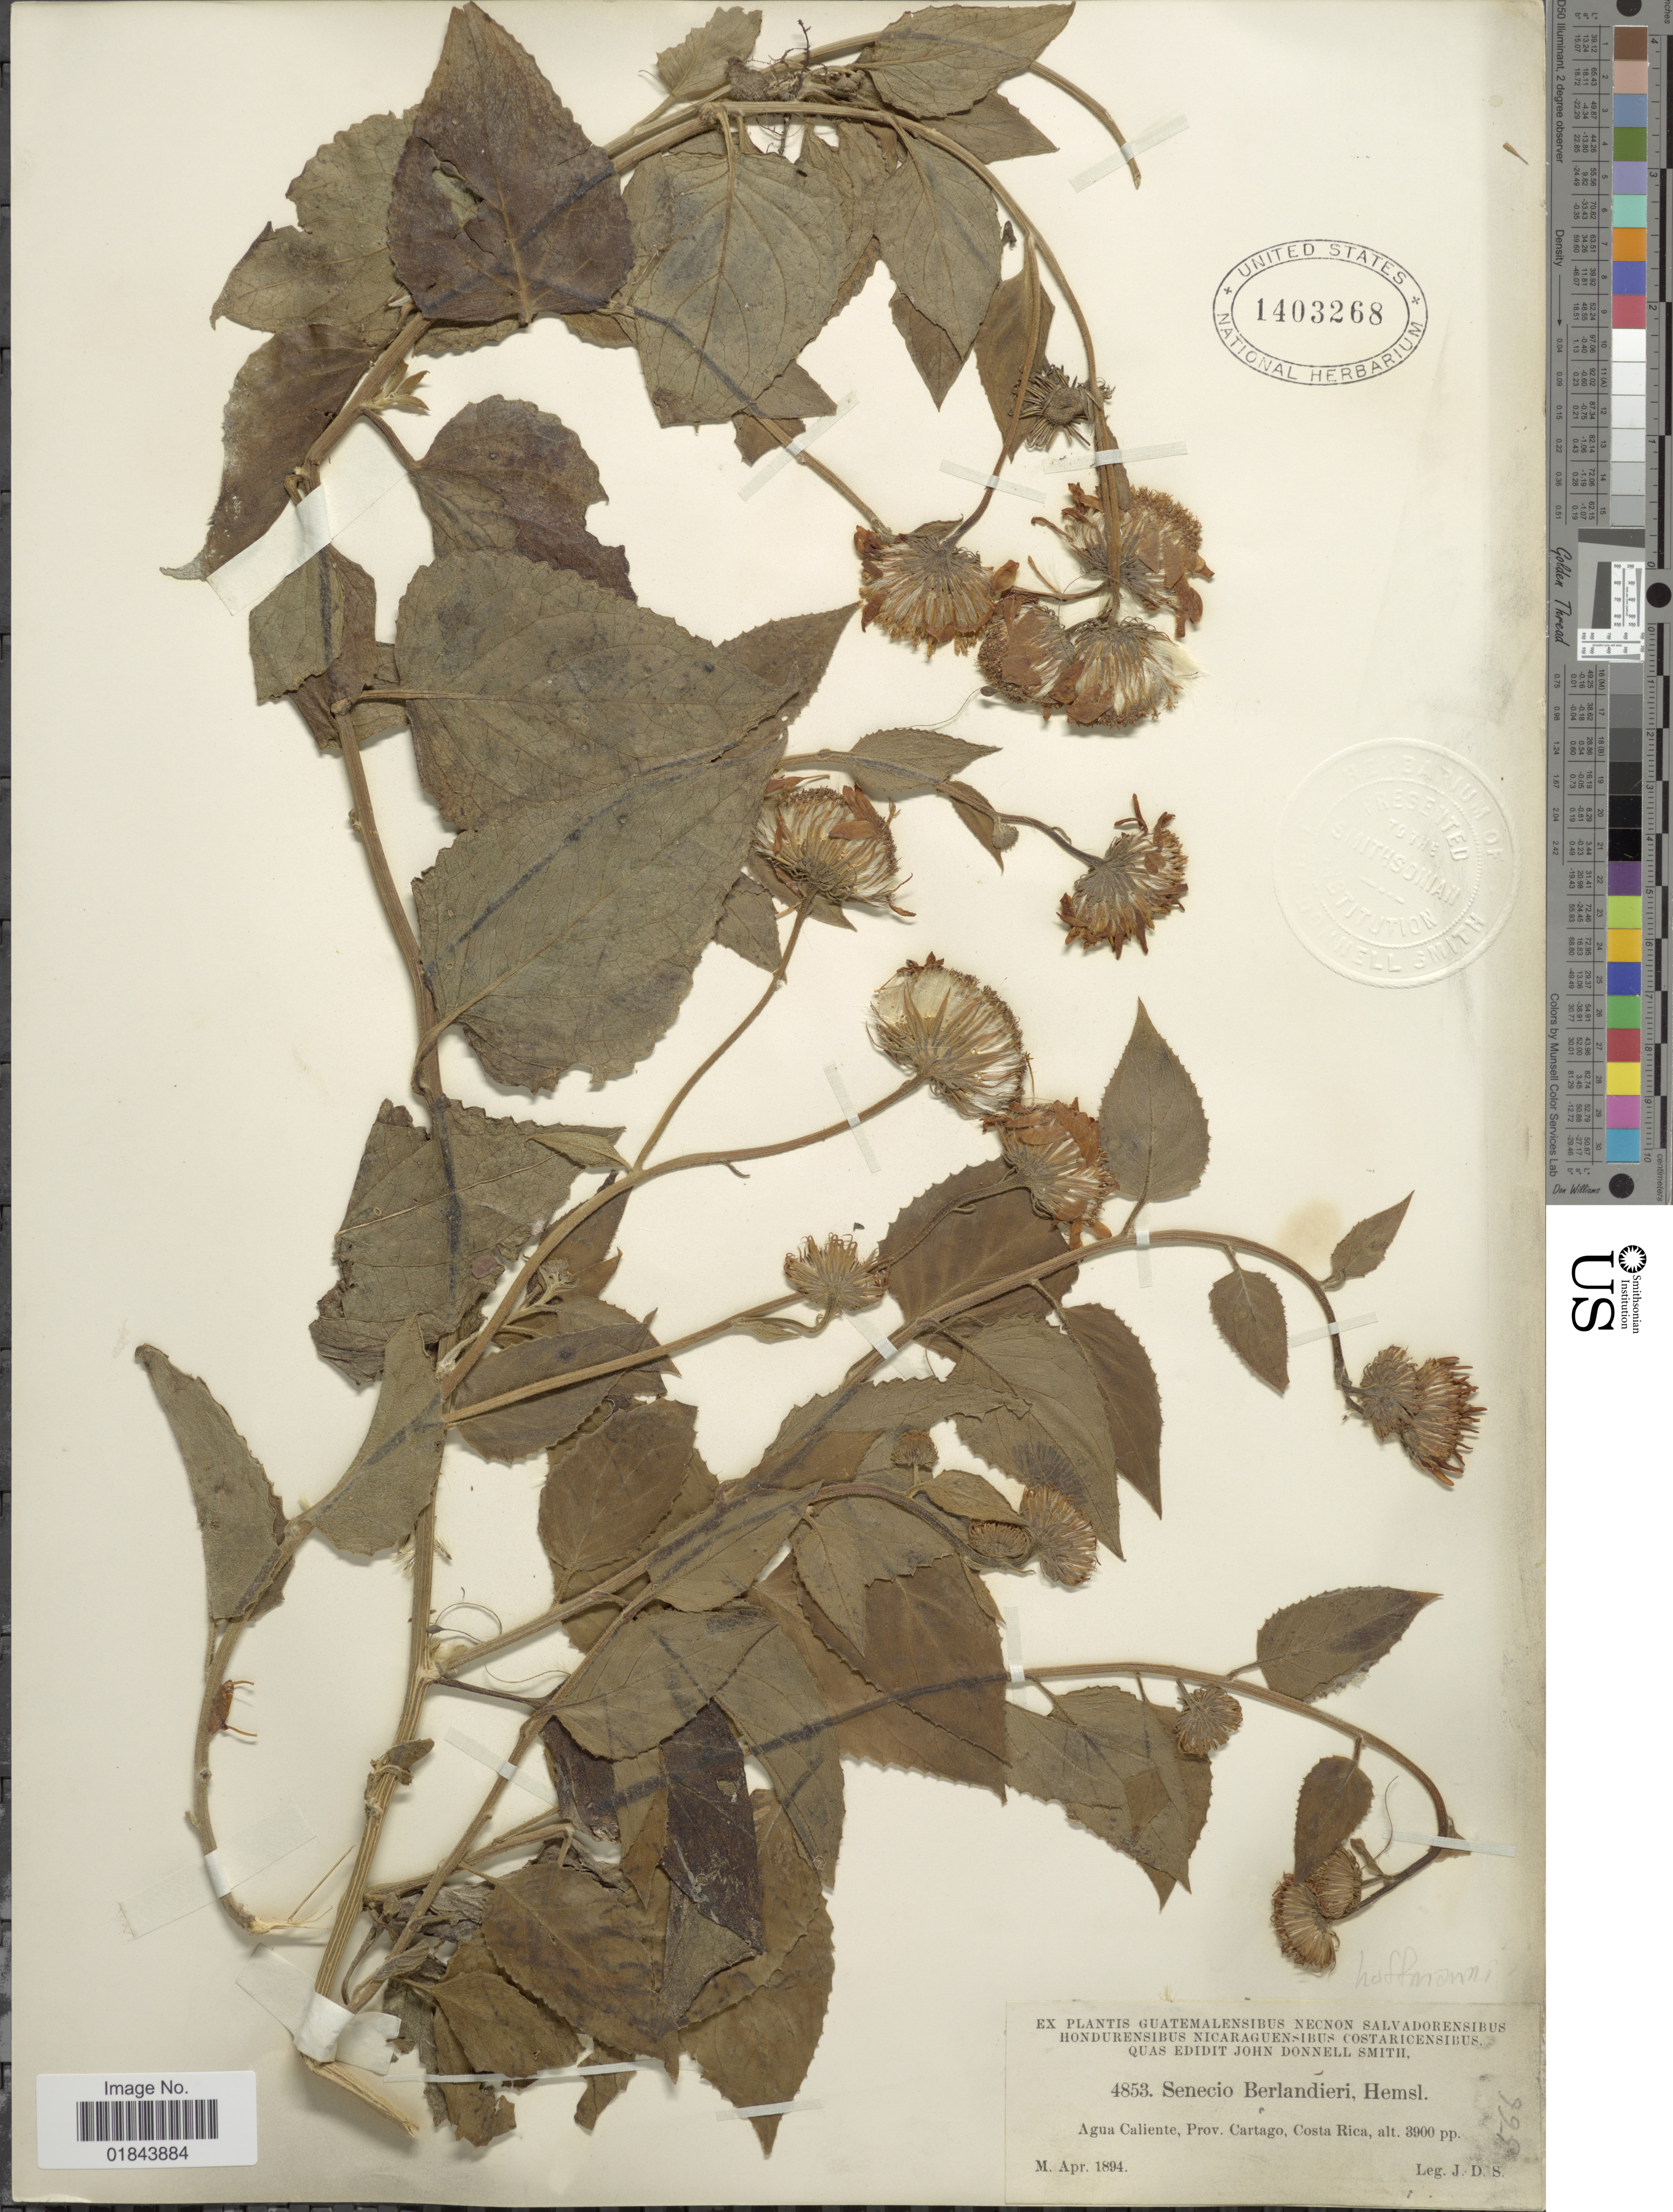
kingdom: Plantae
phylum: Tracheophyta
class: Magnoliopsida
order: Asterales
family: Asteraceae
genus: Pseudogynoxys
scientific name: Pseudogynoxys cummingii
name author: (Benth.) H. Rob. & Cuatrec.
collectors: J. Donnell Smith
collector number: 4853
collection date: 1894-04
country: Costa Rica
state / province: Cartago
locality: Agua Caliente, Prov. Cartago, Costa Rica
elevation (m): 1189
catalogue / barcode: US 1403268